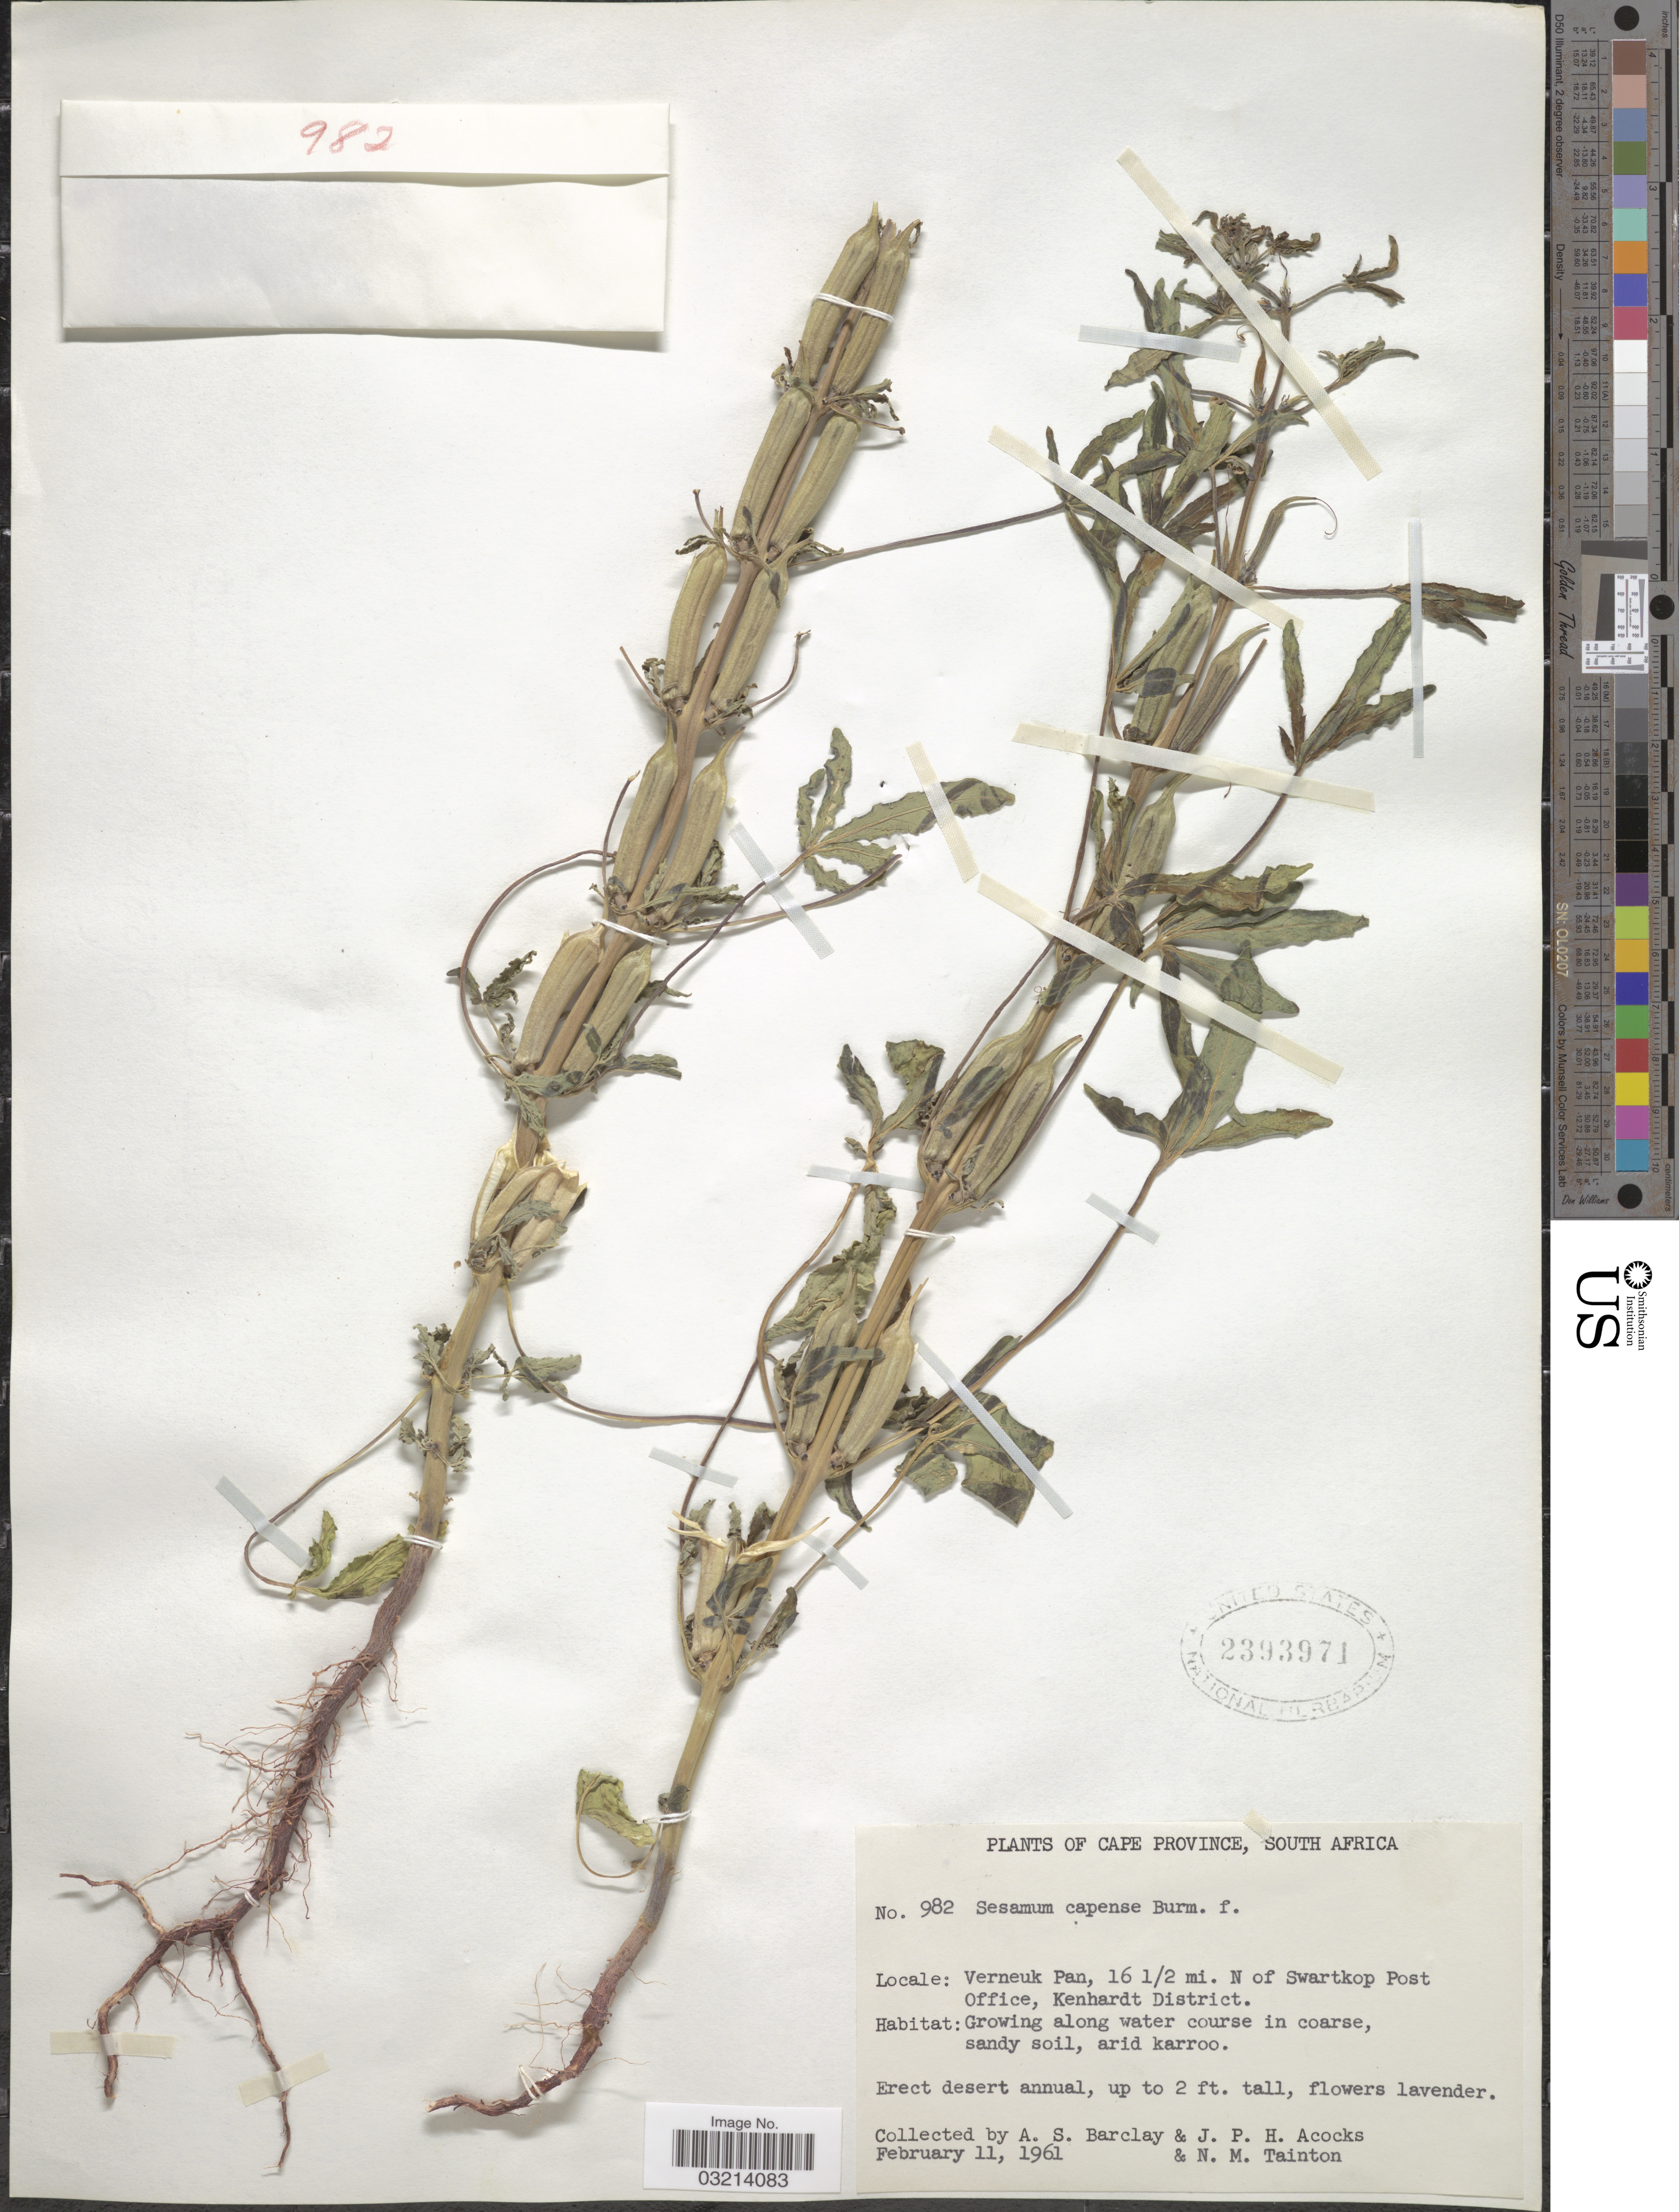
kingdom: Plantae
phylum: Tracheophyta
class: Magnoliopsida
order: Lamiales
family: Pedaliaceae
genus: Sesamum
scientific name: Sesamum capense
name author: Burm. f.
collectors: A. S. Barclay, J. P. Acocks & N. Tainton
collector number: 982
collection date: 1961-02-11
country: South Africa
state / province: Northern Cape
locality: Verneuk Pan, 16 1/2 mi. N of Swartkop Post Office, Kenhardt District.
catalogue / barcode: US 2393971